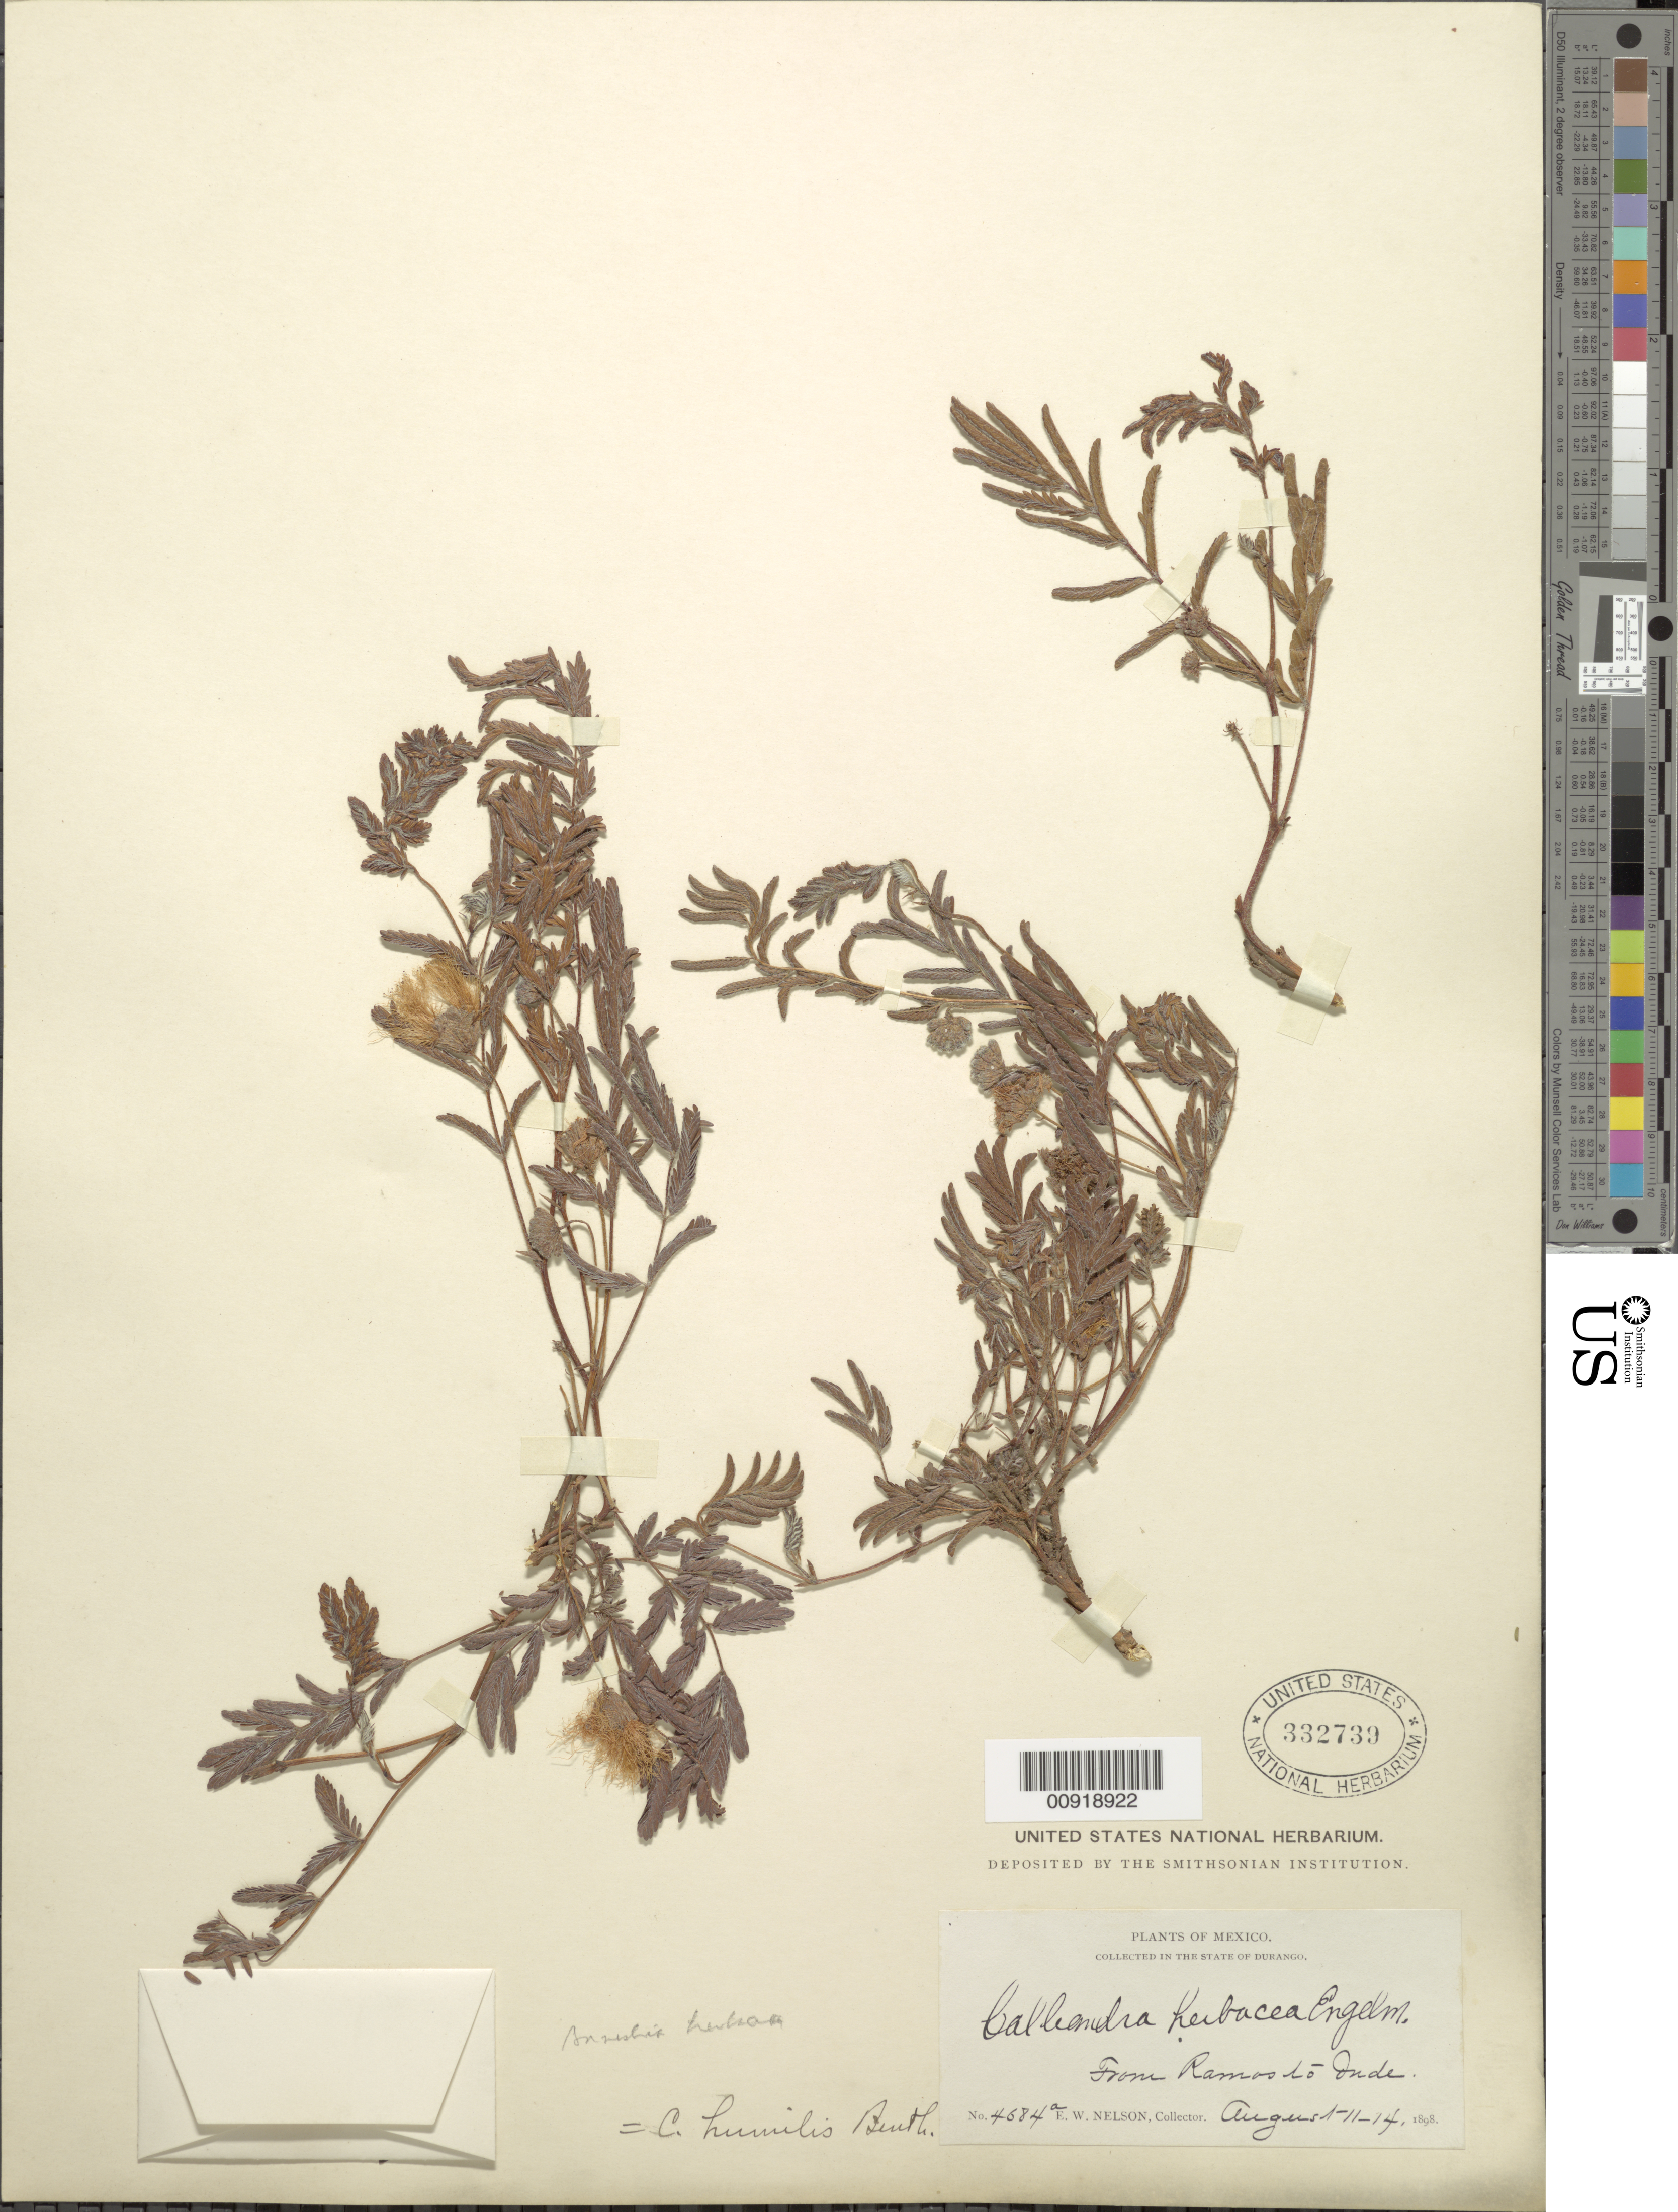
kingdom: Plantae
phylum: Tracheophyta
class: Magnoliopsida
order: Fabales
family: Fabaceae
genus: Calliandra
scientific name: Calliandra herbacea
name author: Engelm. ex A. Gray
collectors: E. W. Nelson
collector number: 4684 a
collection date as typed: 11 Aug 1898 to 14 Aug 1898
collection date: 1898-08-11/1898-08-14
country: Mexico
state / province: Durango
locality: From Ramos to Inde.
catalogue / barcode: US 332739